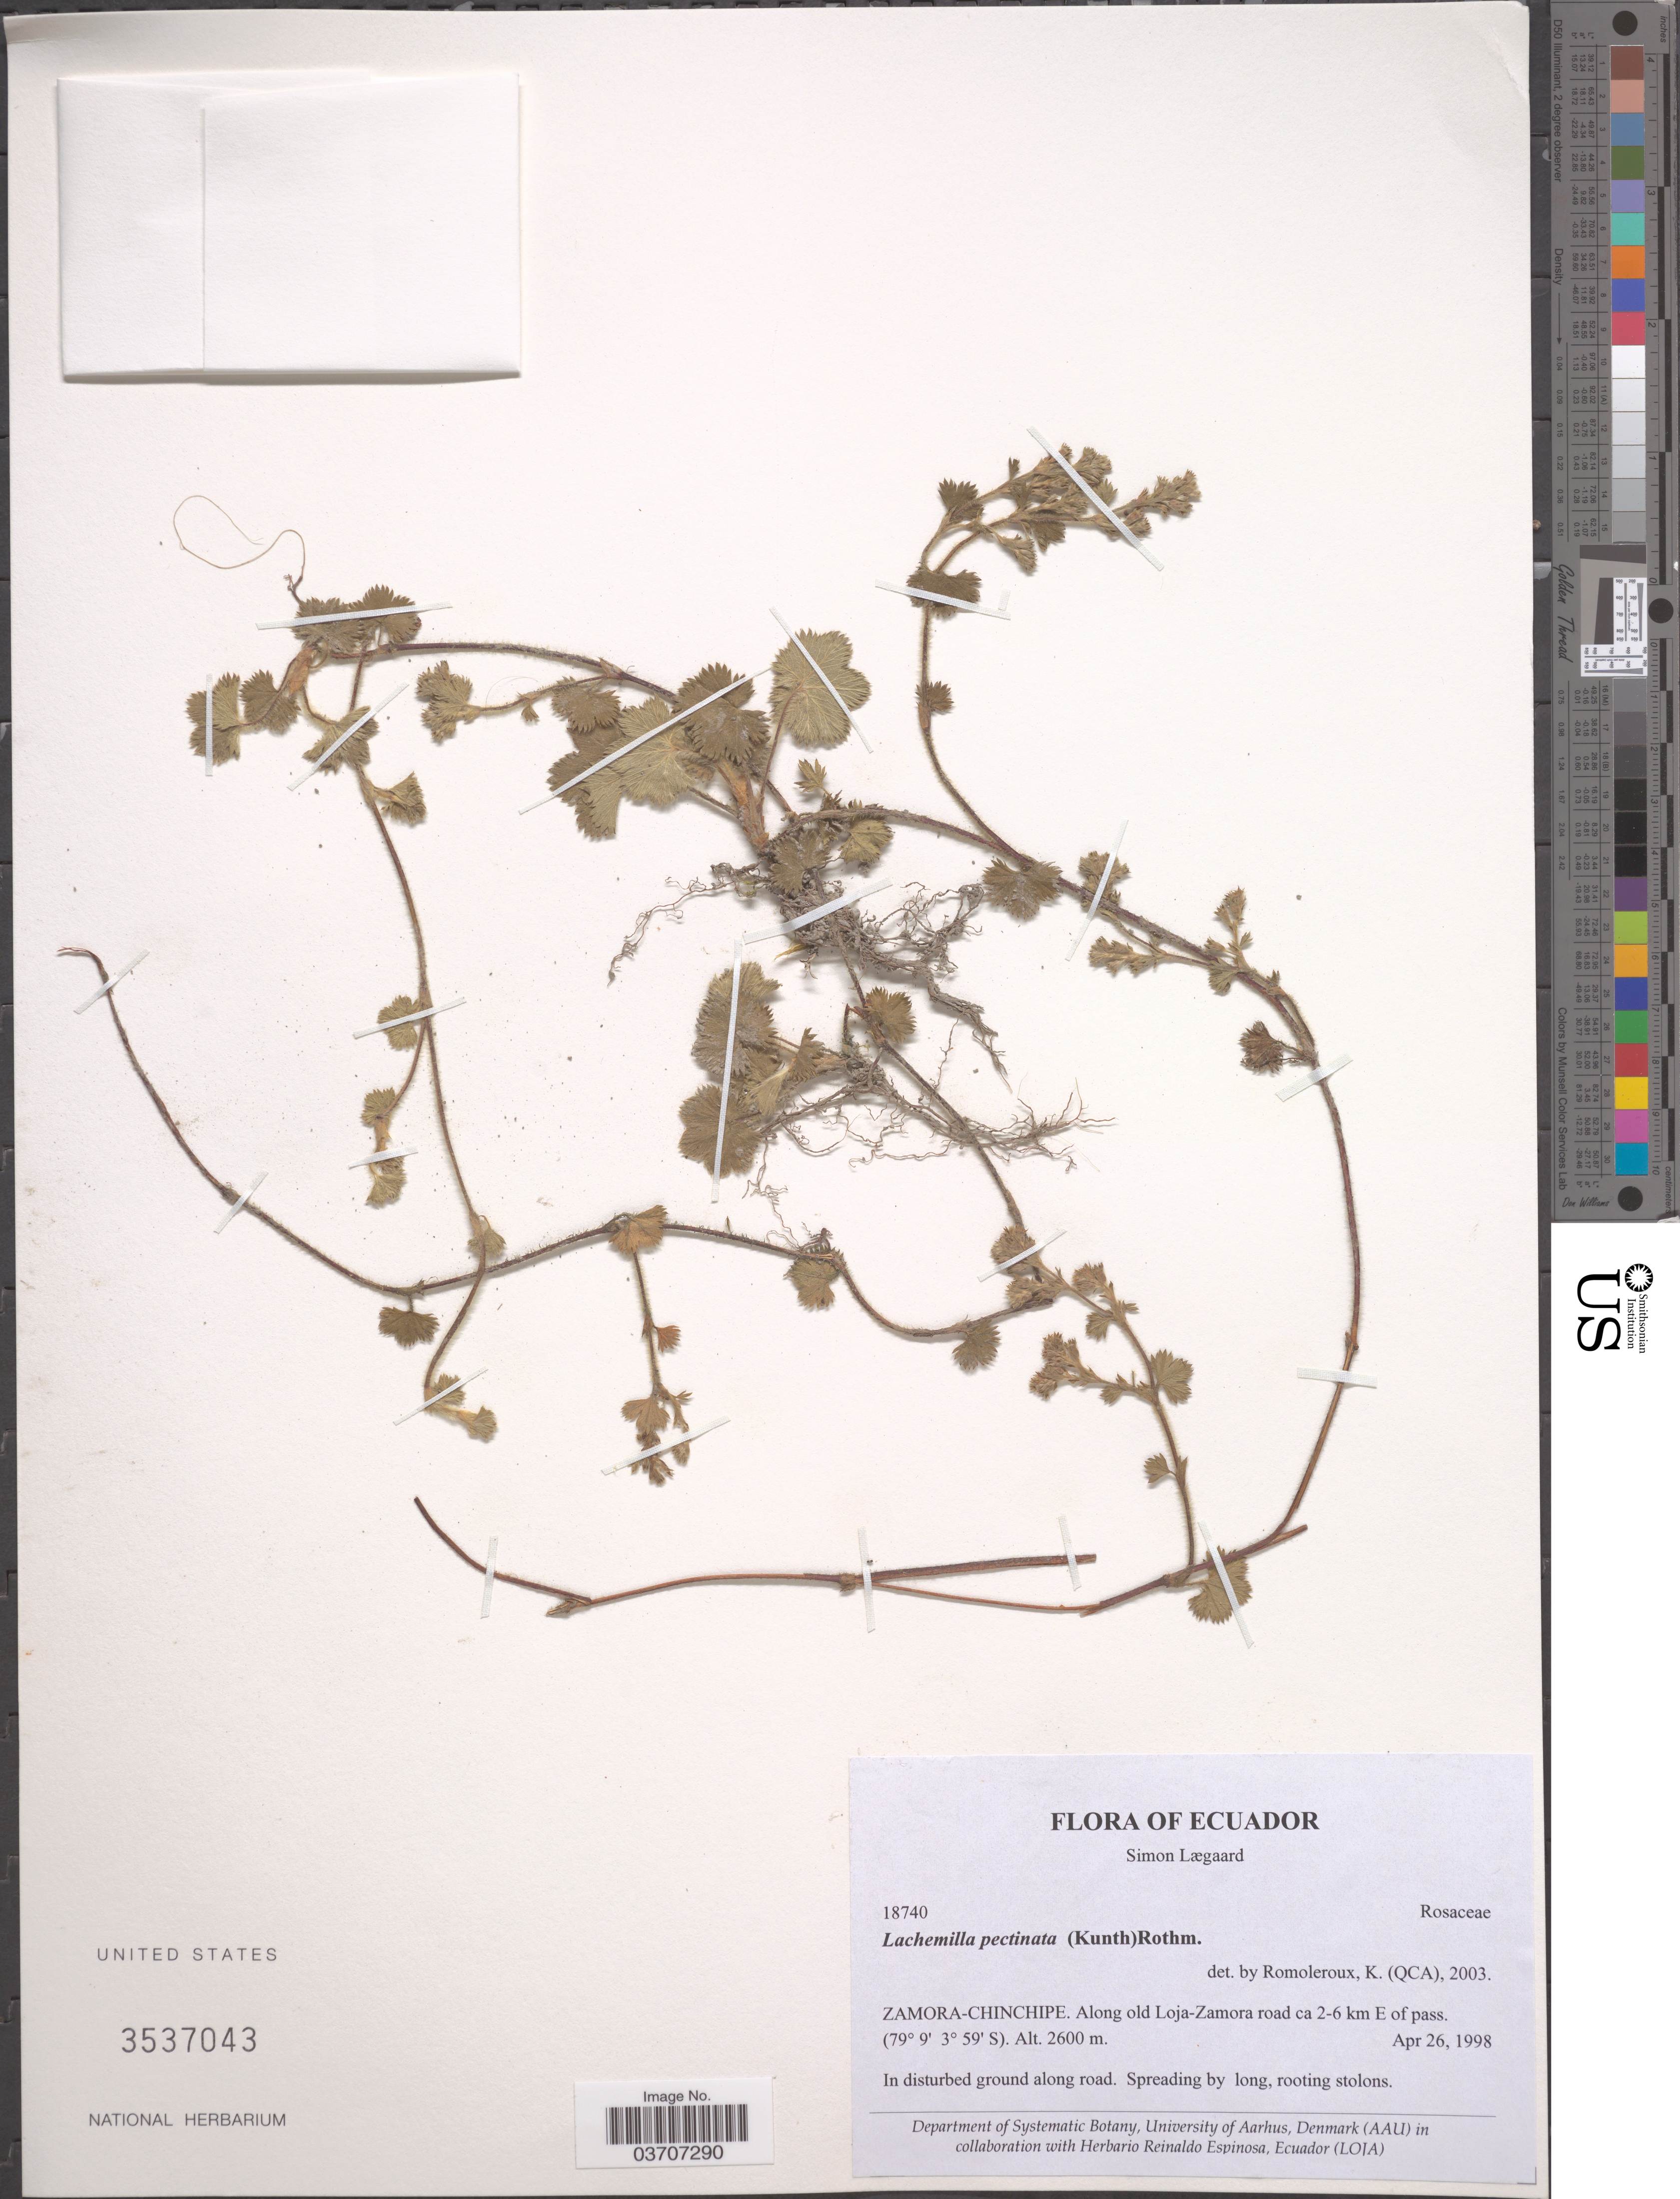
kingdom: Plantae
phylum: Tracheophyta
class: Magnoliopsida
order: Rosales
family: Rosaceae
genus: Lachemilla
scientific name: Lachemilla pectinata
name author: (Kunth) Rothm.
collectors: S. Lægaard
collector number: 18740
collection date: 1998-04-26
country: Ecuador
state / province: Zamora-Chinchipe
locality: Along old Loja-Zamora road ca 2-6 km E of pass.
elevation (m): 2600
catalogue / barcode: US 3537043